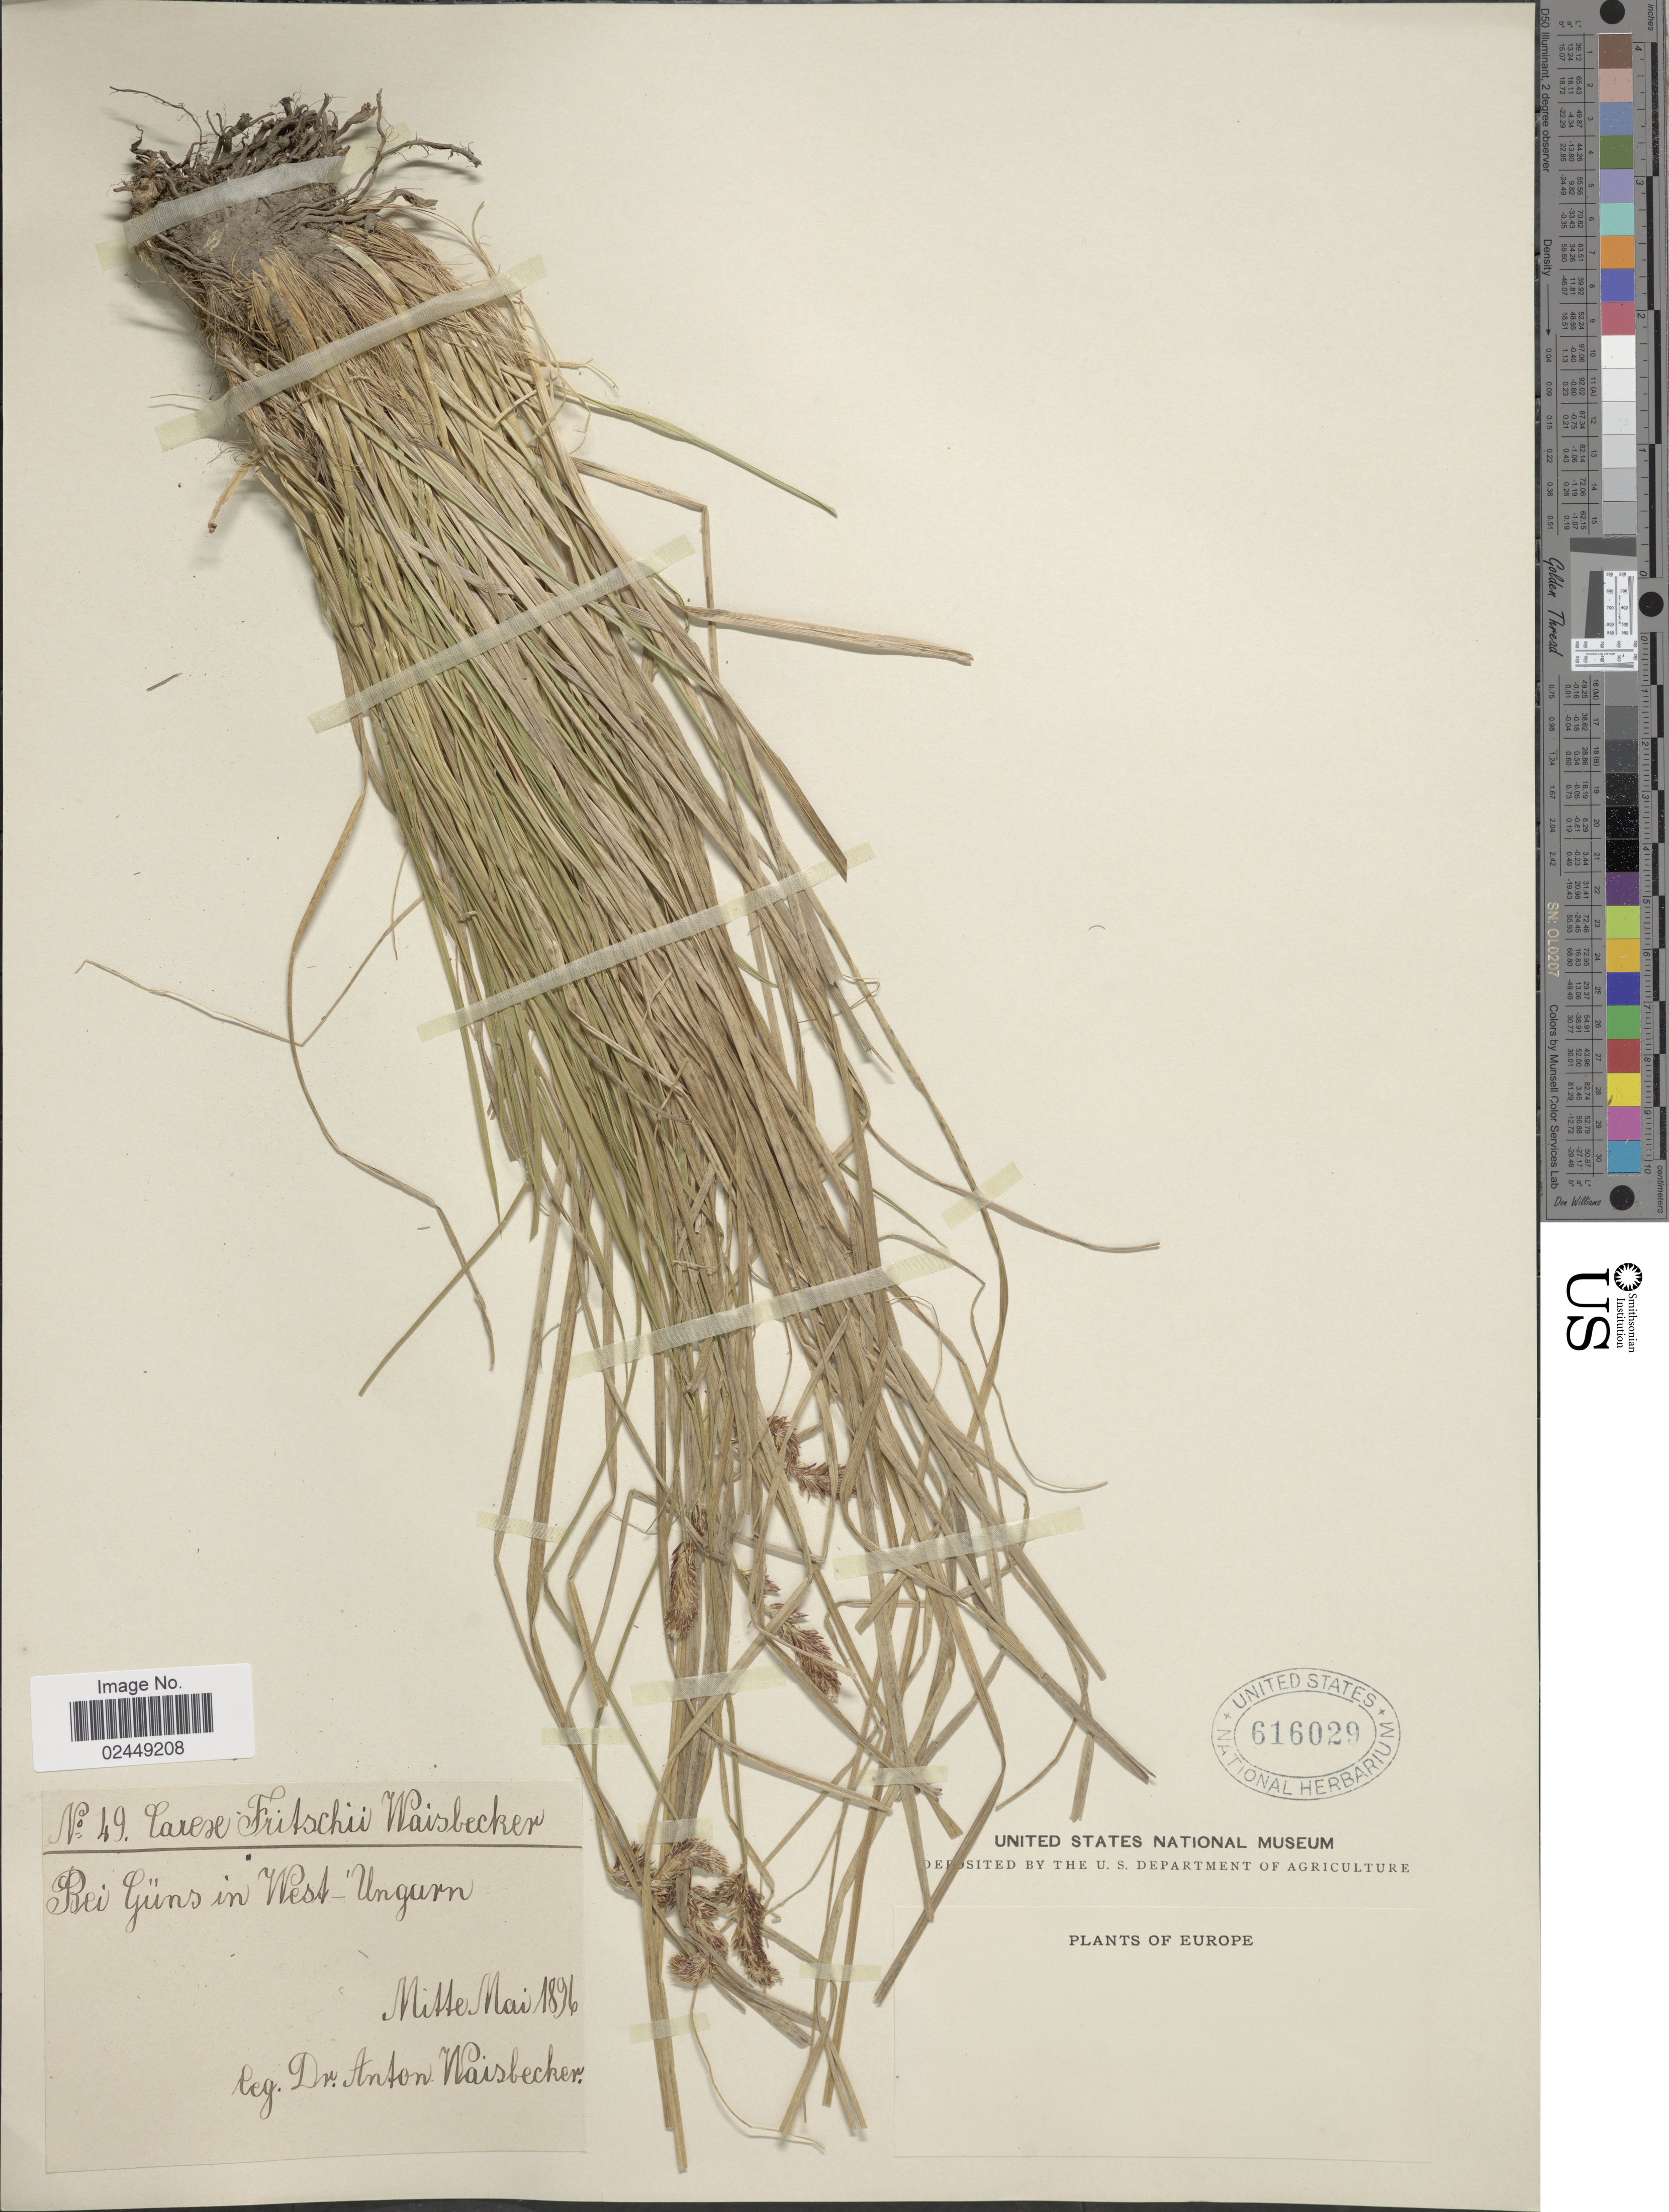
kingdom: Plantae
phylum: Tracheophyta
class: Liliopsida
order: Poales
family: Cyperaceae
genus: Carex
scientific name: Carex fritschii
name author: Waisb.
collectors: A. Waisbecker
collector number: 49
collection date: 1896-05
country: Hungary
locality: Bei Güns in West-Ungarn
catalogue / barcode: US 616029